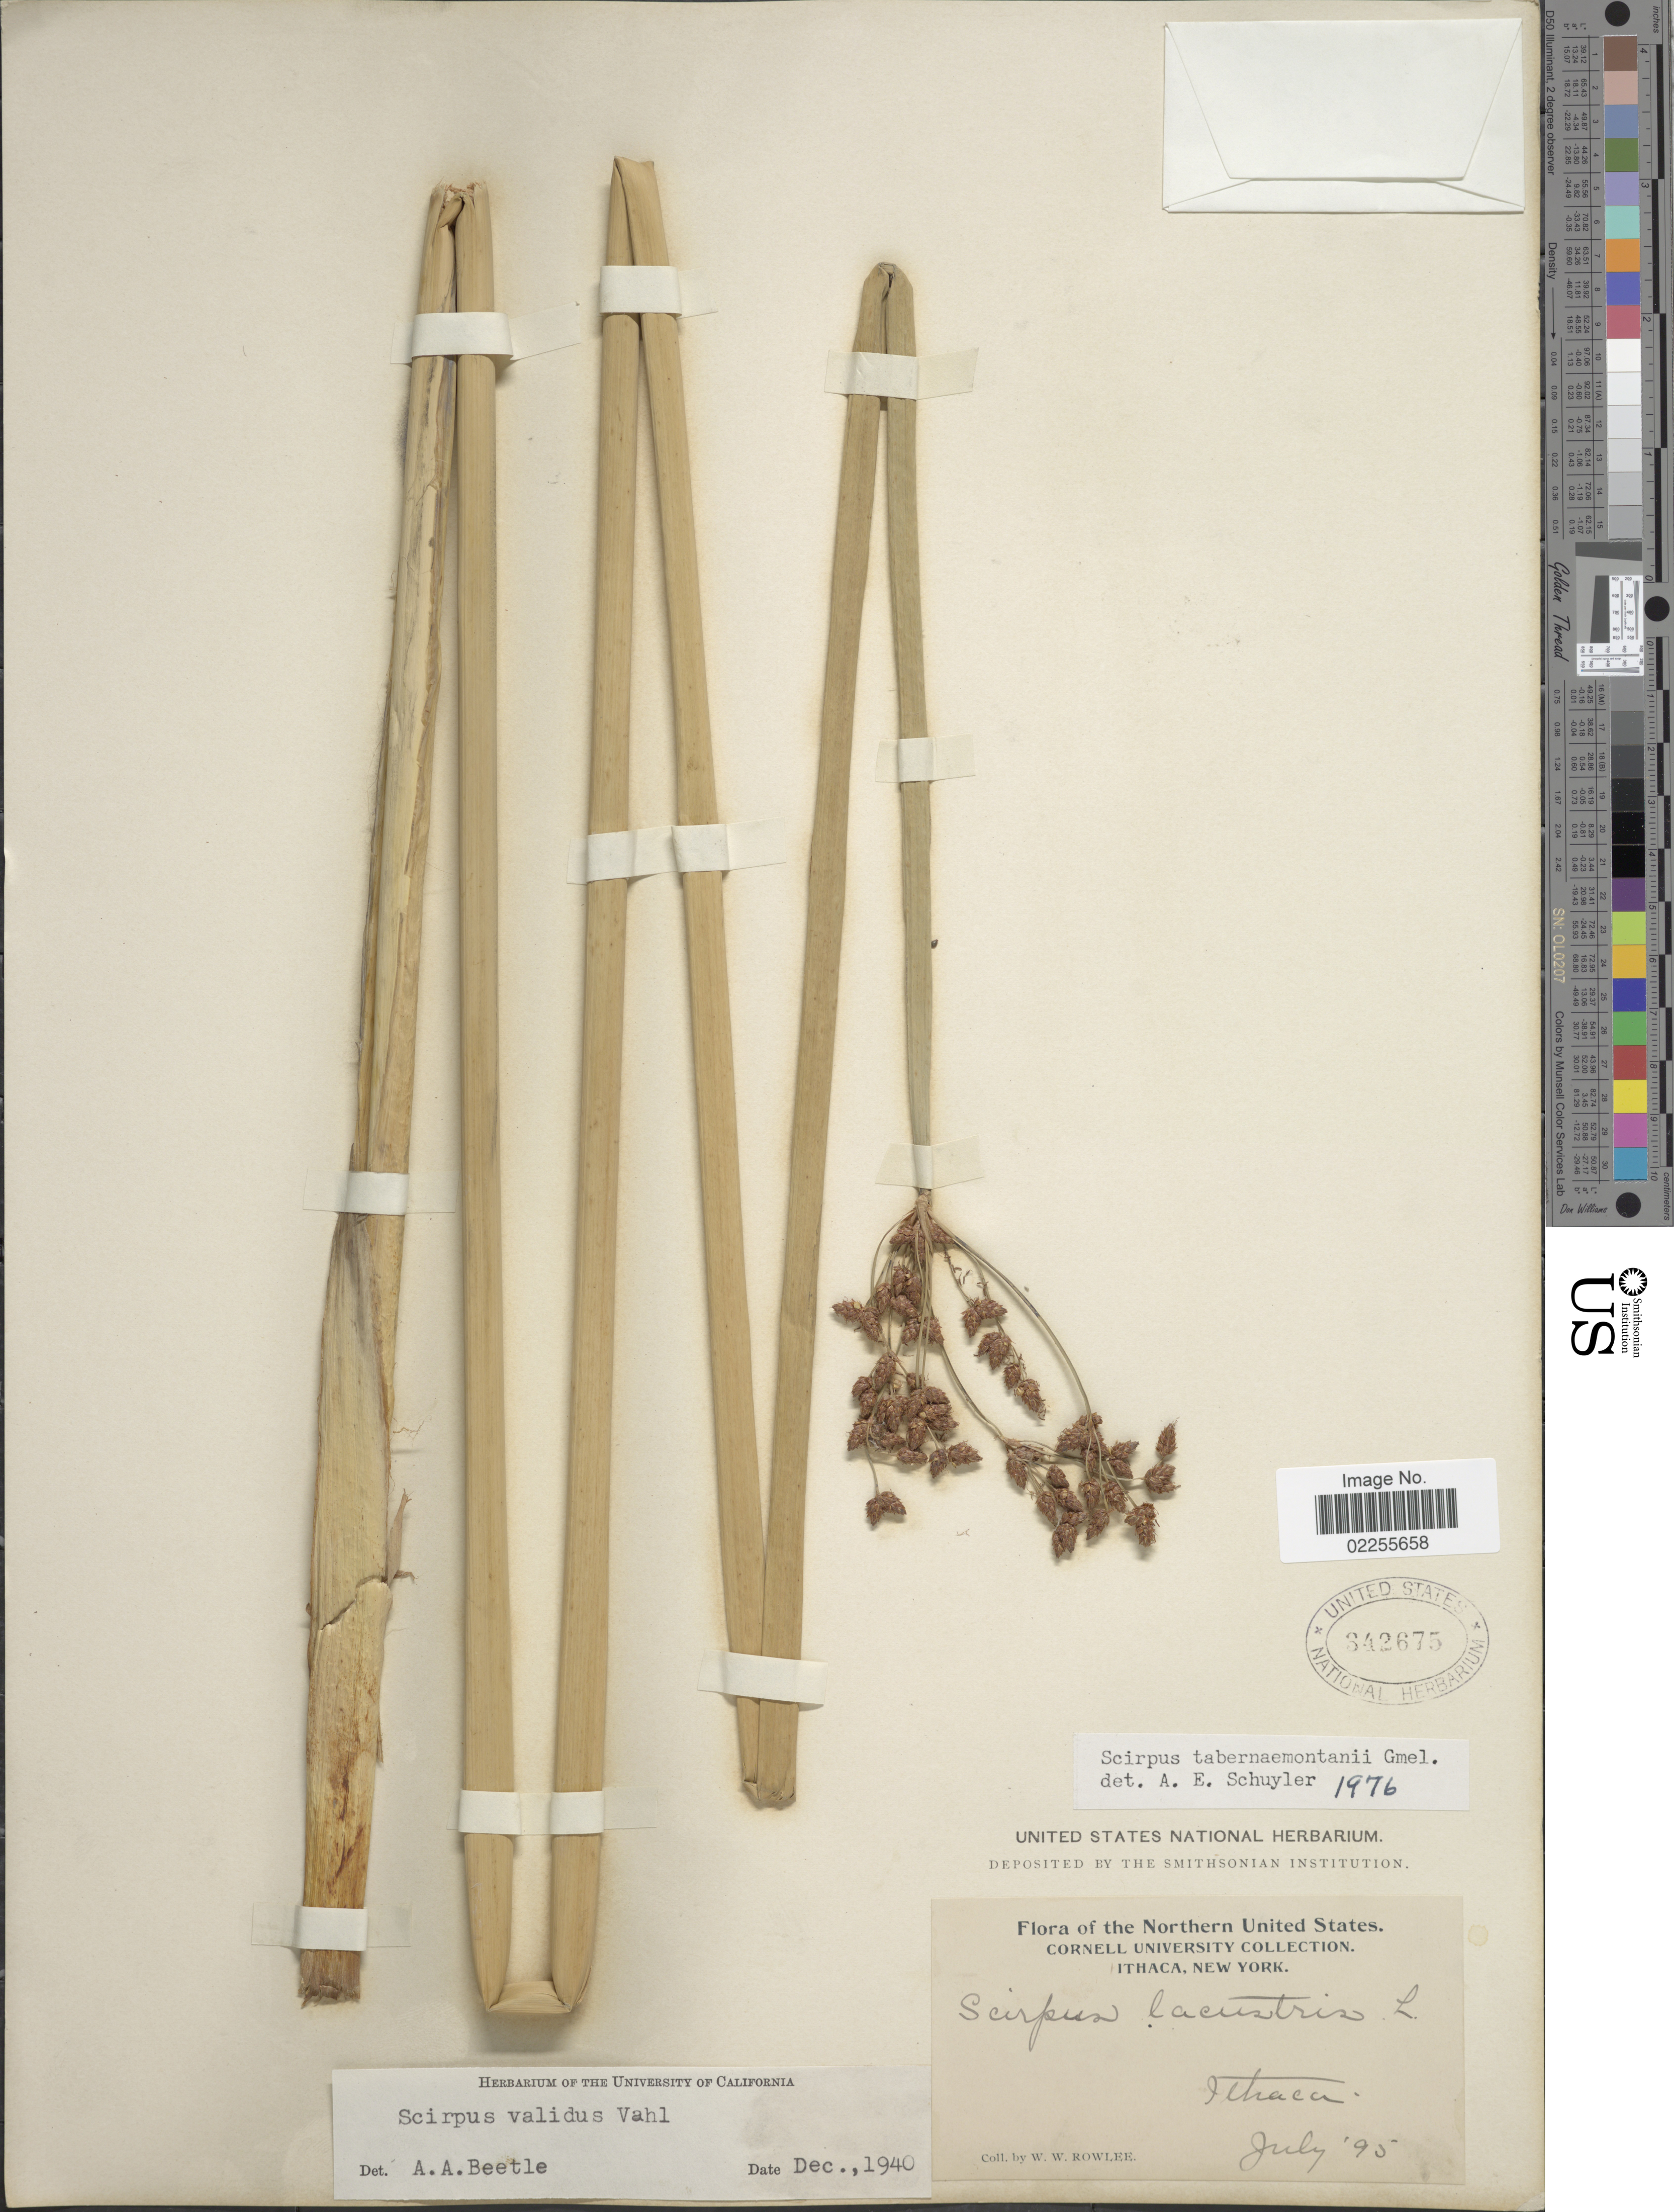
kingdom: Plantae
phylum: Tracheophyta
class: Liliopsida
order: Poales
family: Cyperaceae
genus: Schoenoplectus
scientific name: Schoenoplectus tabernaemontani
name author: (C.C. Gmel.) Palla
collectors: W. W. Rowlee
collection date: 1895-07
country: United States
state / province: New York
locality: Ithaca, Northern United States.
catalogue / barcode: US 842675